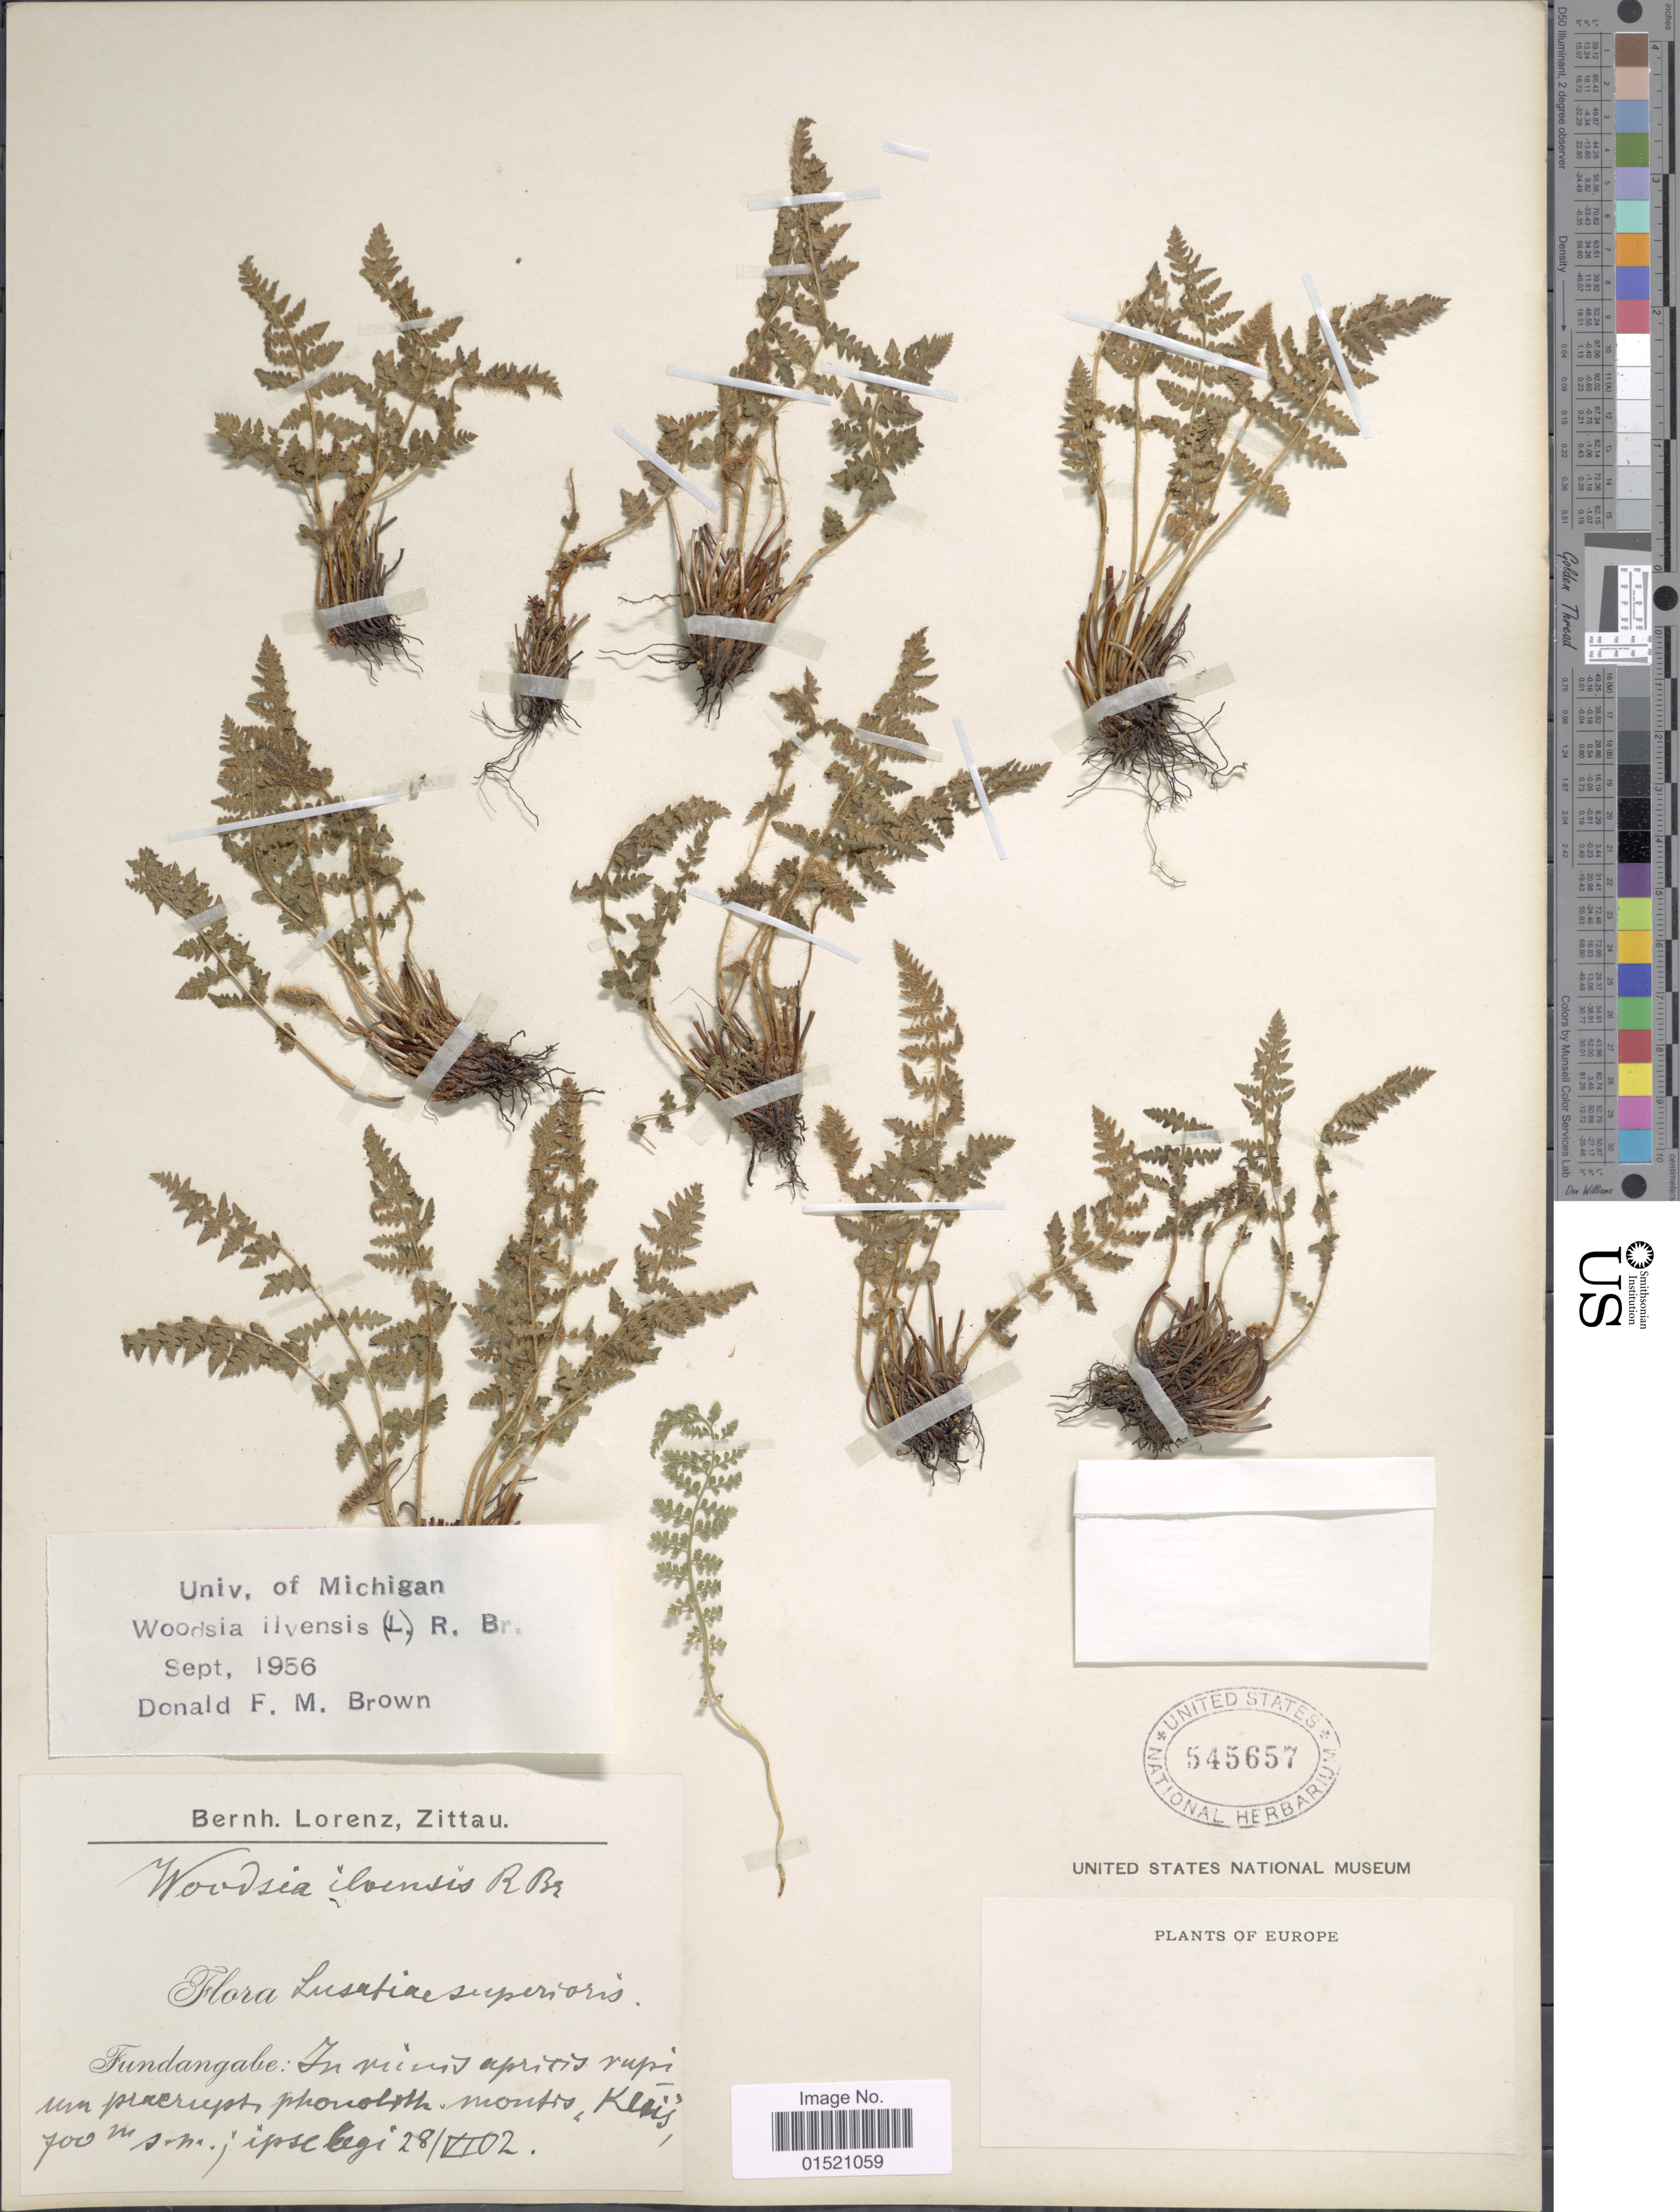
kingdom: Plantae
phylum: Tracheophyta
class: Polypodiopsida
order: Polypodiales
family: Woodsiaceae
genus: Woodsia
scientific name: Woodsia ilvensis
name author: (L.) R. Br.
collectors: B. Lorenz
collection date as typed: Transcribed d/m/y: 28/6/2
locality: Lusatiae superioris, Fundangabe: In [illegible text]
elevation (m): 700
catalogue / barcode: US 545657